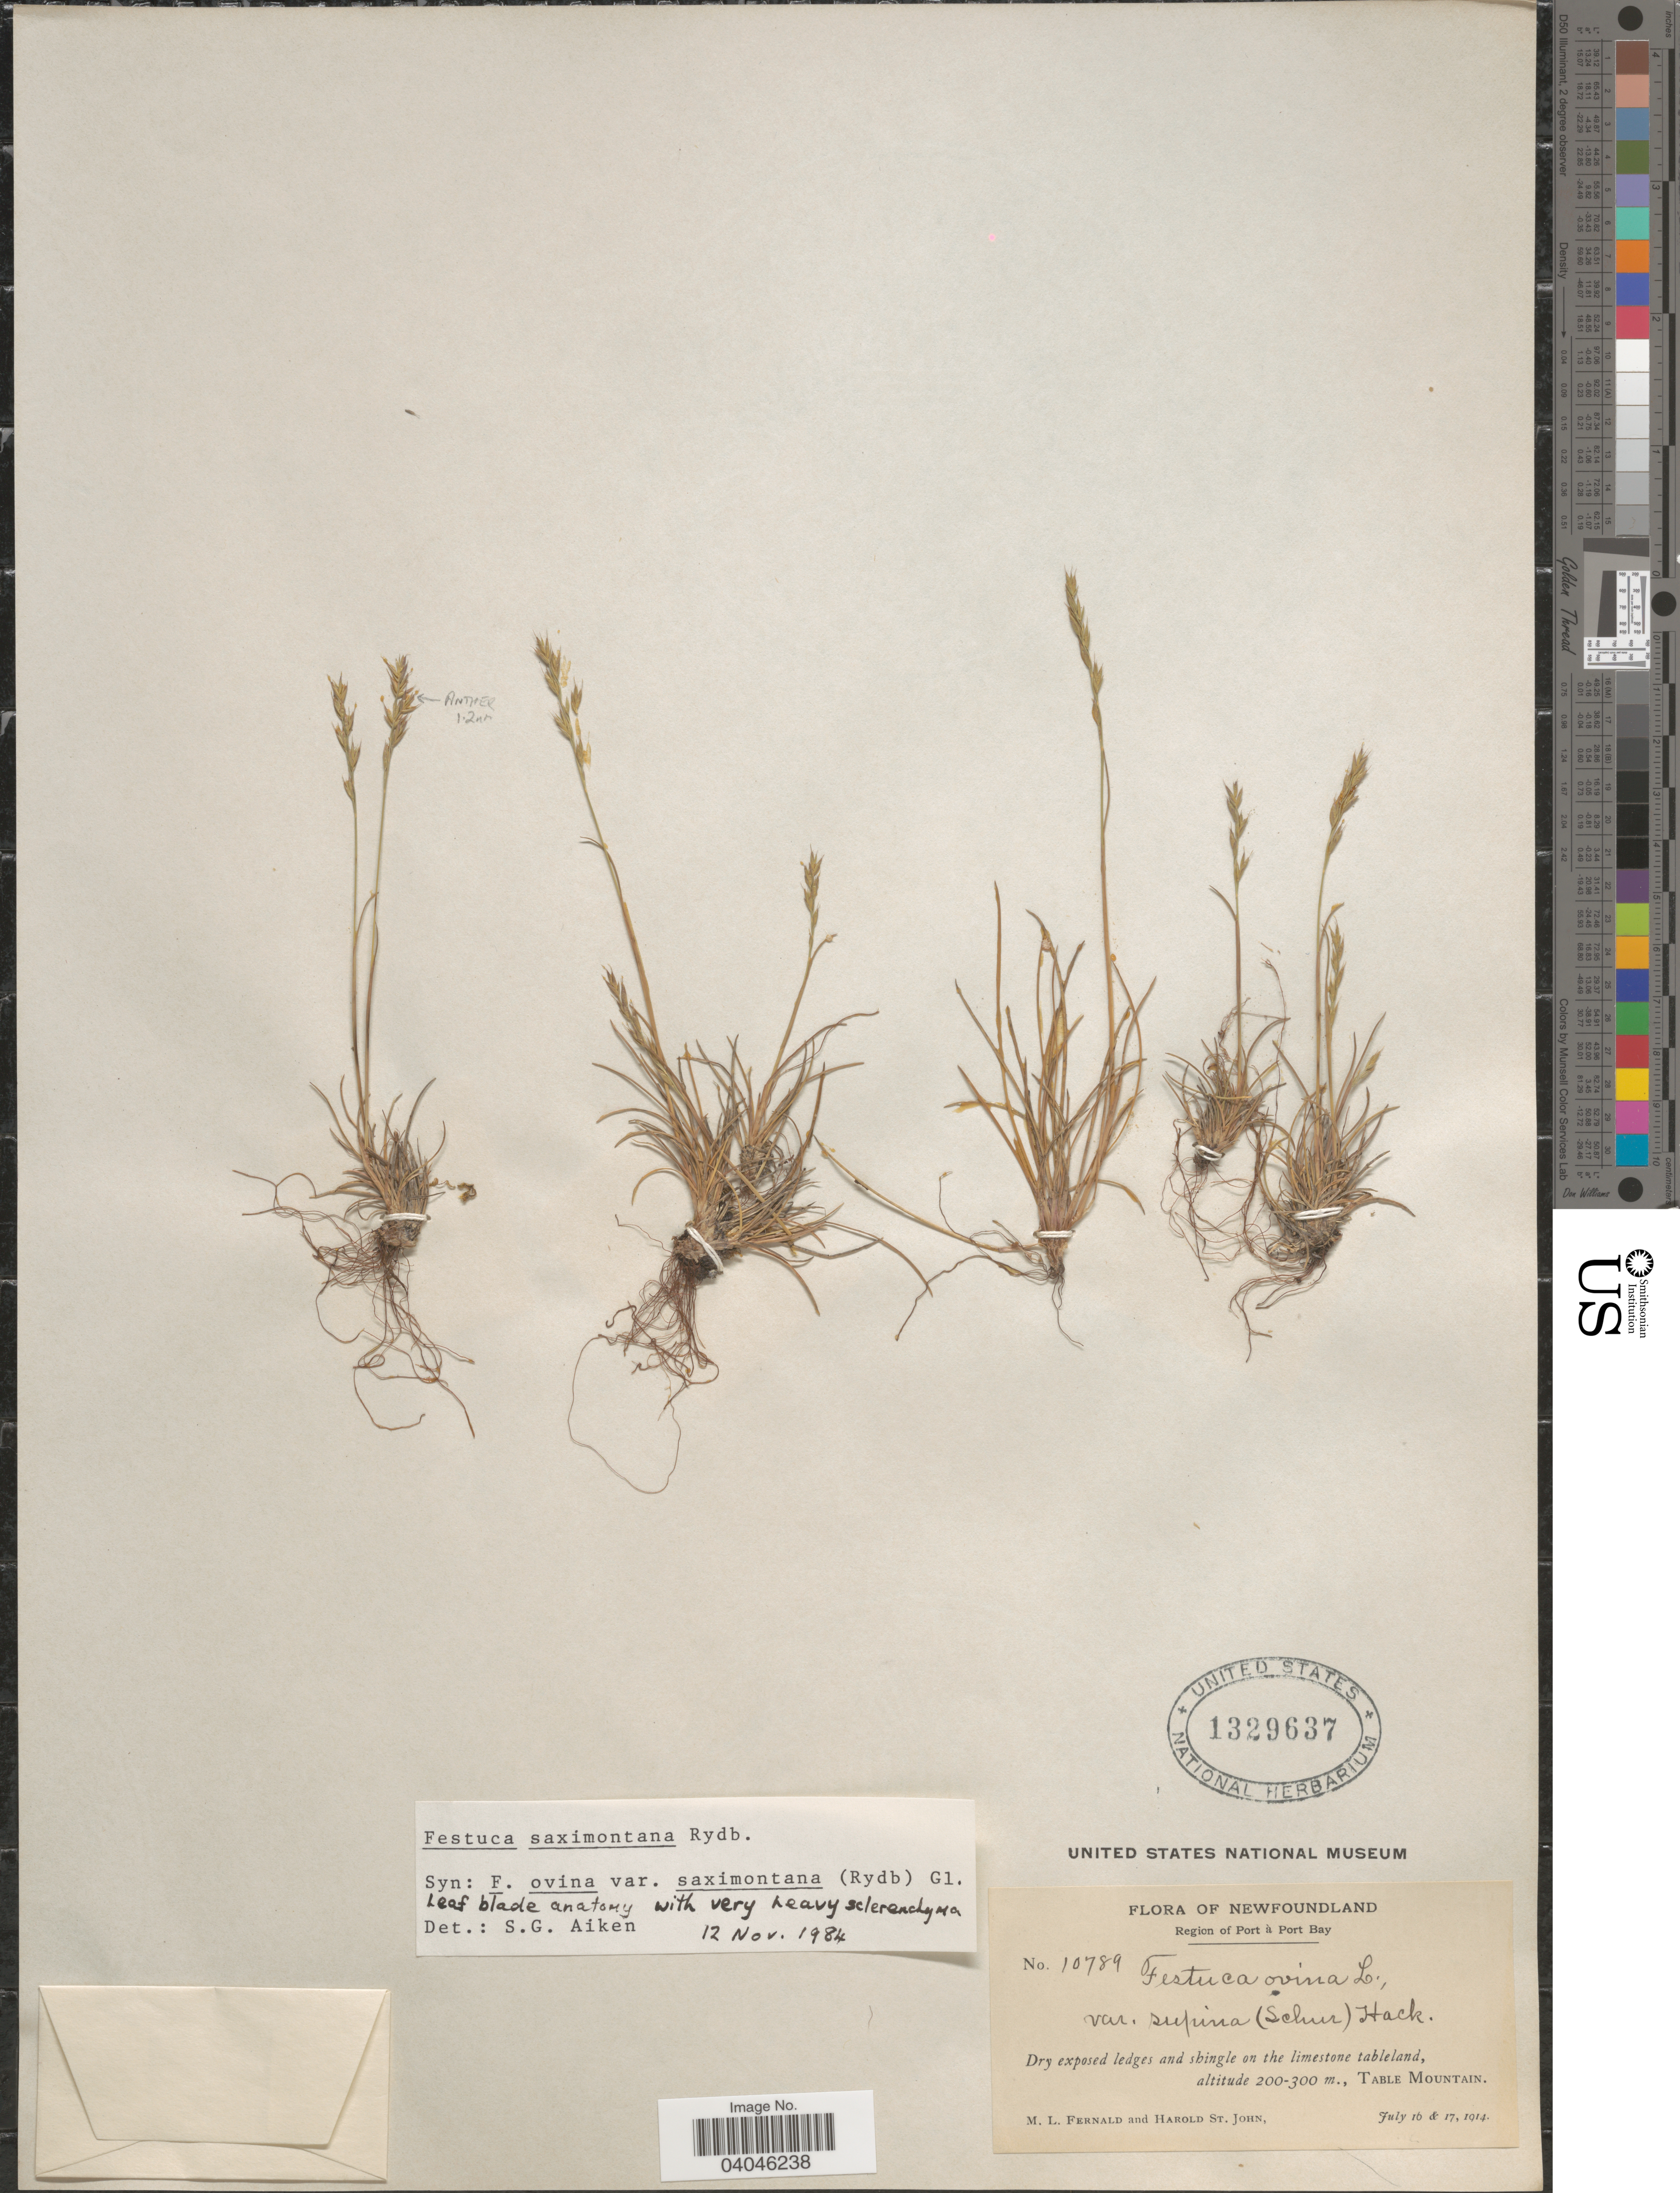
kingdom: Plantae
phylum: Tracheophyta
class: Liliopsida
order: Poales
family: Poaceae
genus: Festuca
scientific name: Festuca saximontana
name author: Rydb.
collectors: M. L. Fernald & H. St. John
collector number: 10789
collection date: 1914-07-16/1914-07-17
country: Canada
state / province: Newfoundland and Labrador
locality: Region of Port à Port Bay. Dry exposed ledges and shingle on the limestone tableland, Table Mountain.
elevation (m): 200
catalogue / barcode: US 1329637